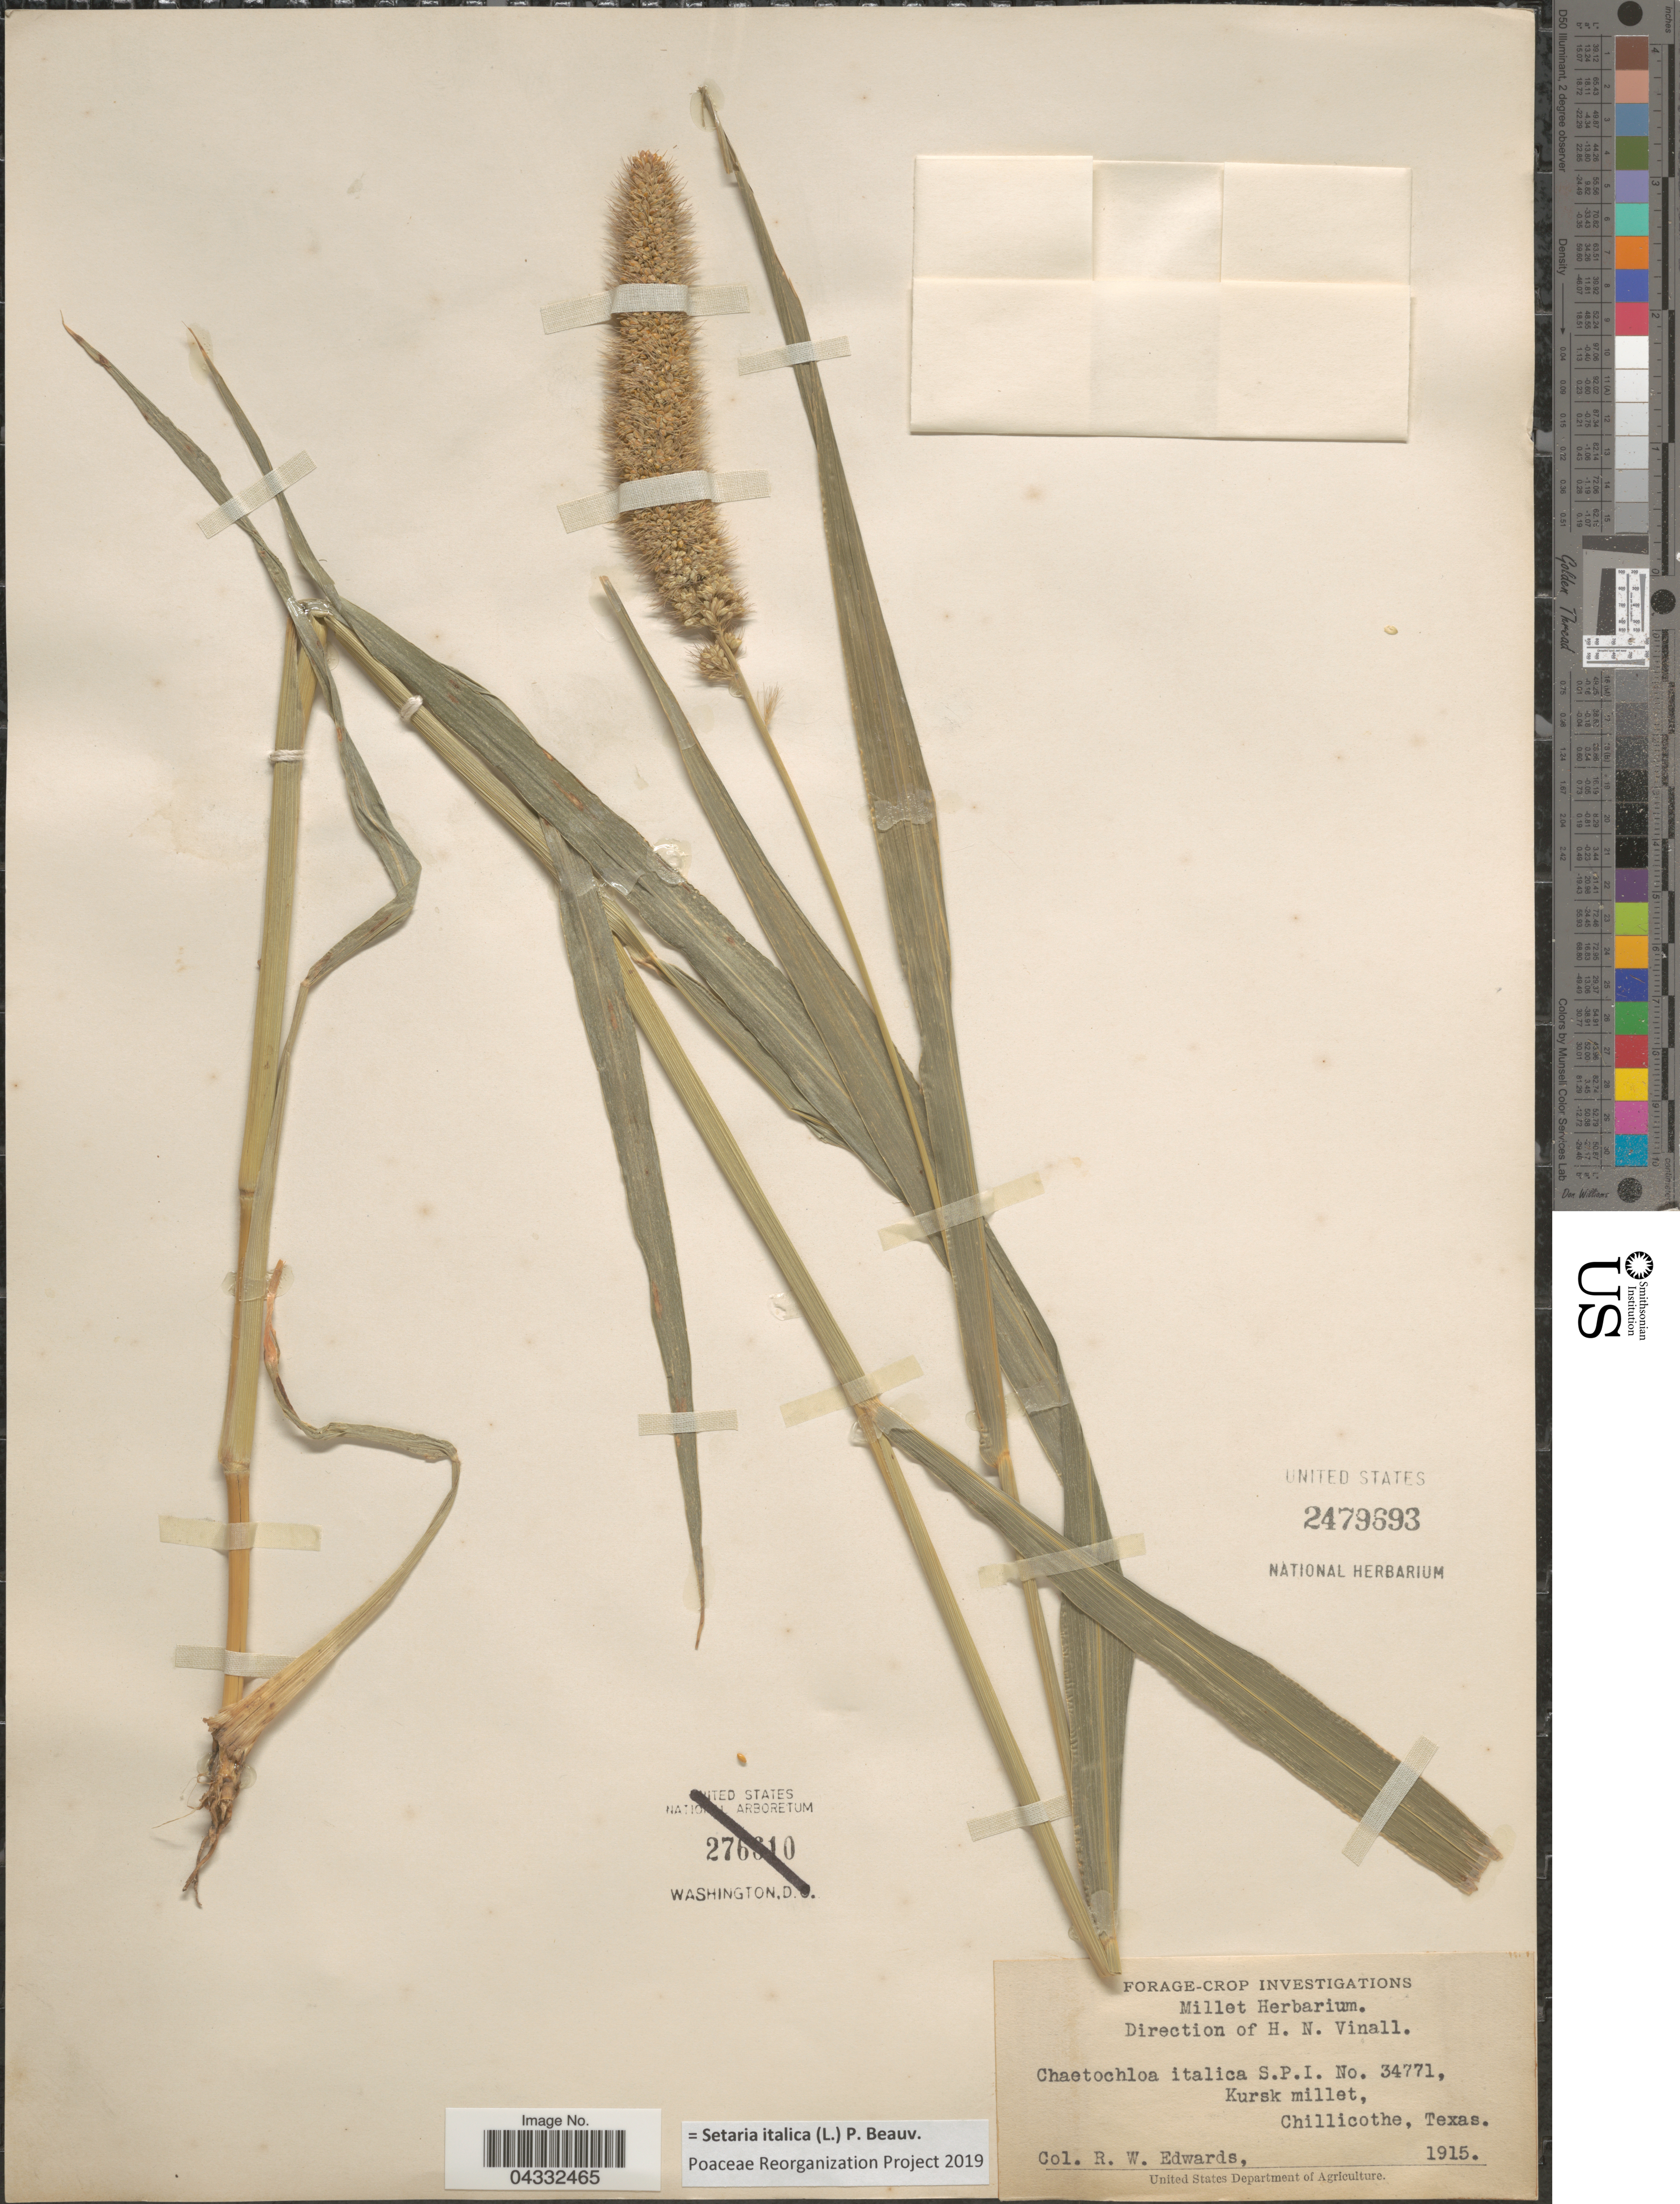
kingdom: Plantae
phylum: Tracheophyta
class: Liliopsida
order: Poales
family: Poaceae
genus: Setaria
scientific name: Setaria italica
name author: (L.) P. Beauv.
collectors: R. Edwards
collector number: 34771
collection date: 1915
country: United States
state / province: Texas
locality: Chillicothe.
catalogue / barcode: US 2479693